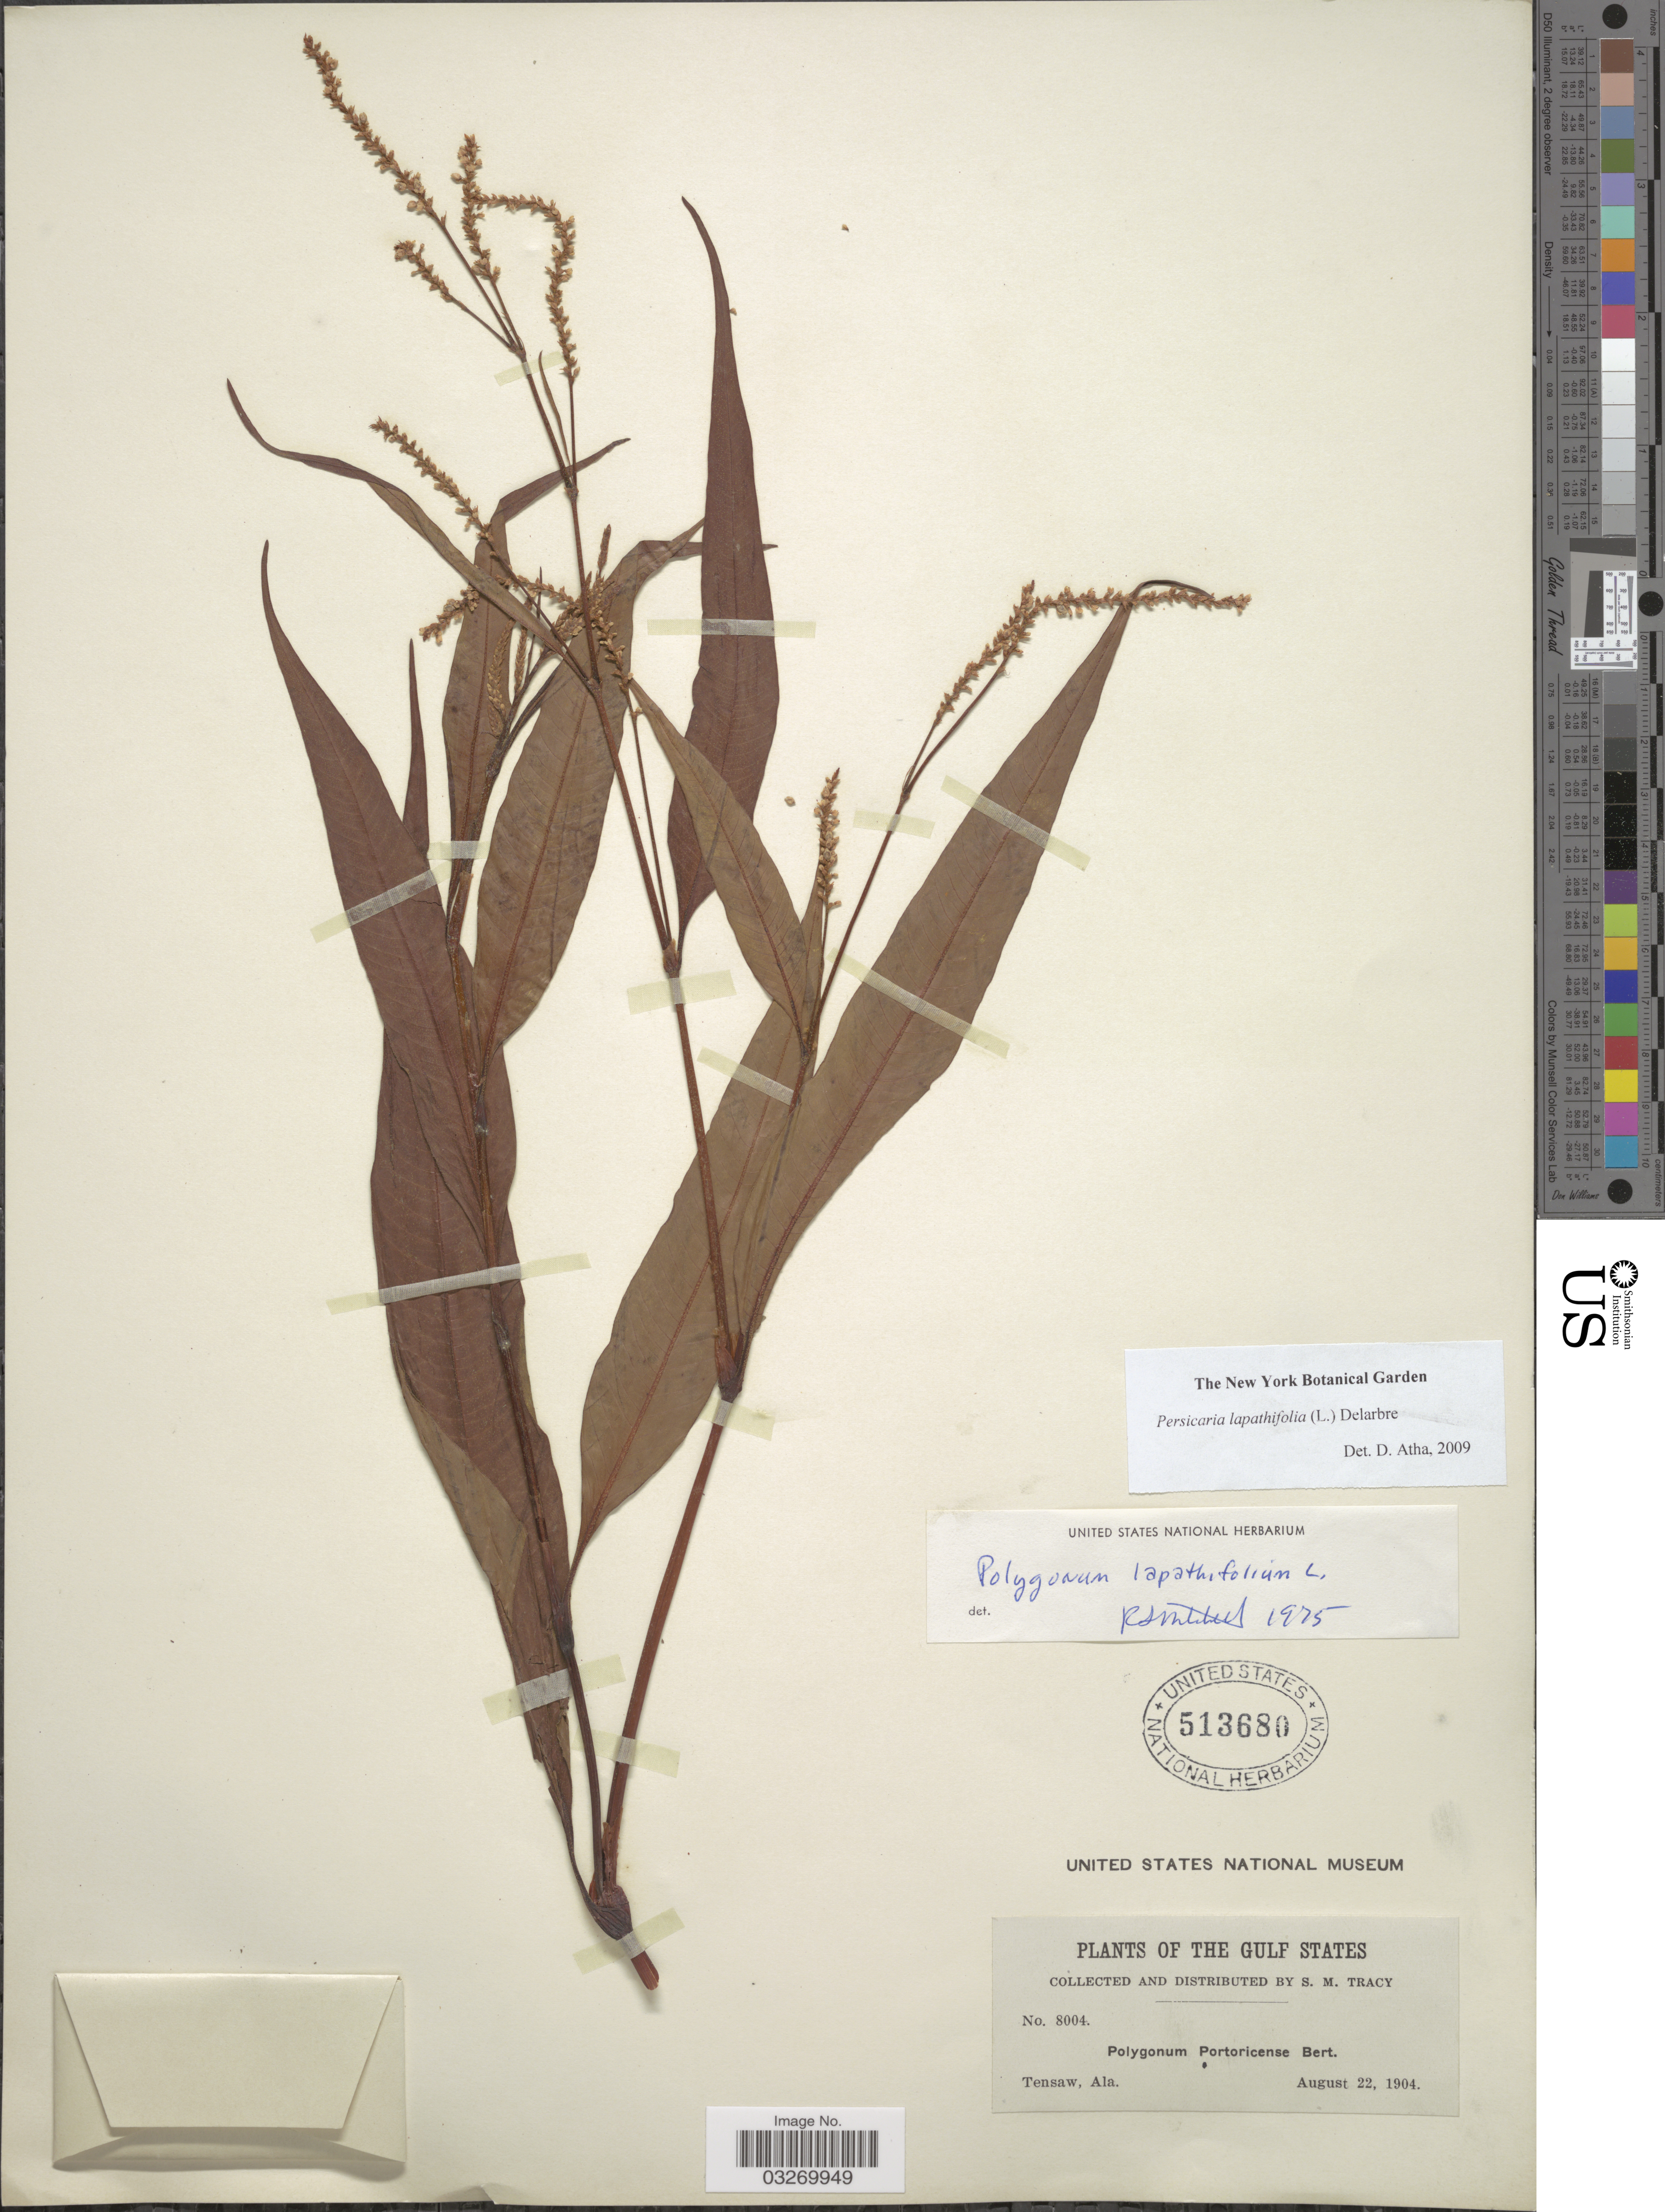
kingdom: Plantae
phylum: Tracheophyta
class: Magnoliopsida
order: Caryophyllales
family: Polygonaceae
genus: Polygonum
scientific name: Polygonum lapathifolium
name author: L.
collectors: S. M. Tracy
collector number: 8004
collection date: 1904-08-22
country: United States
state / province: Alabama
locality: The Gulf States. Tensaw.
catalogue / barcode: US 513680